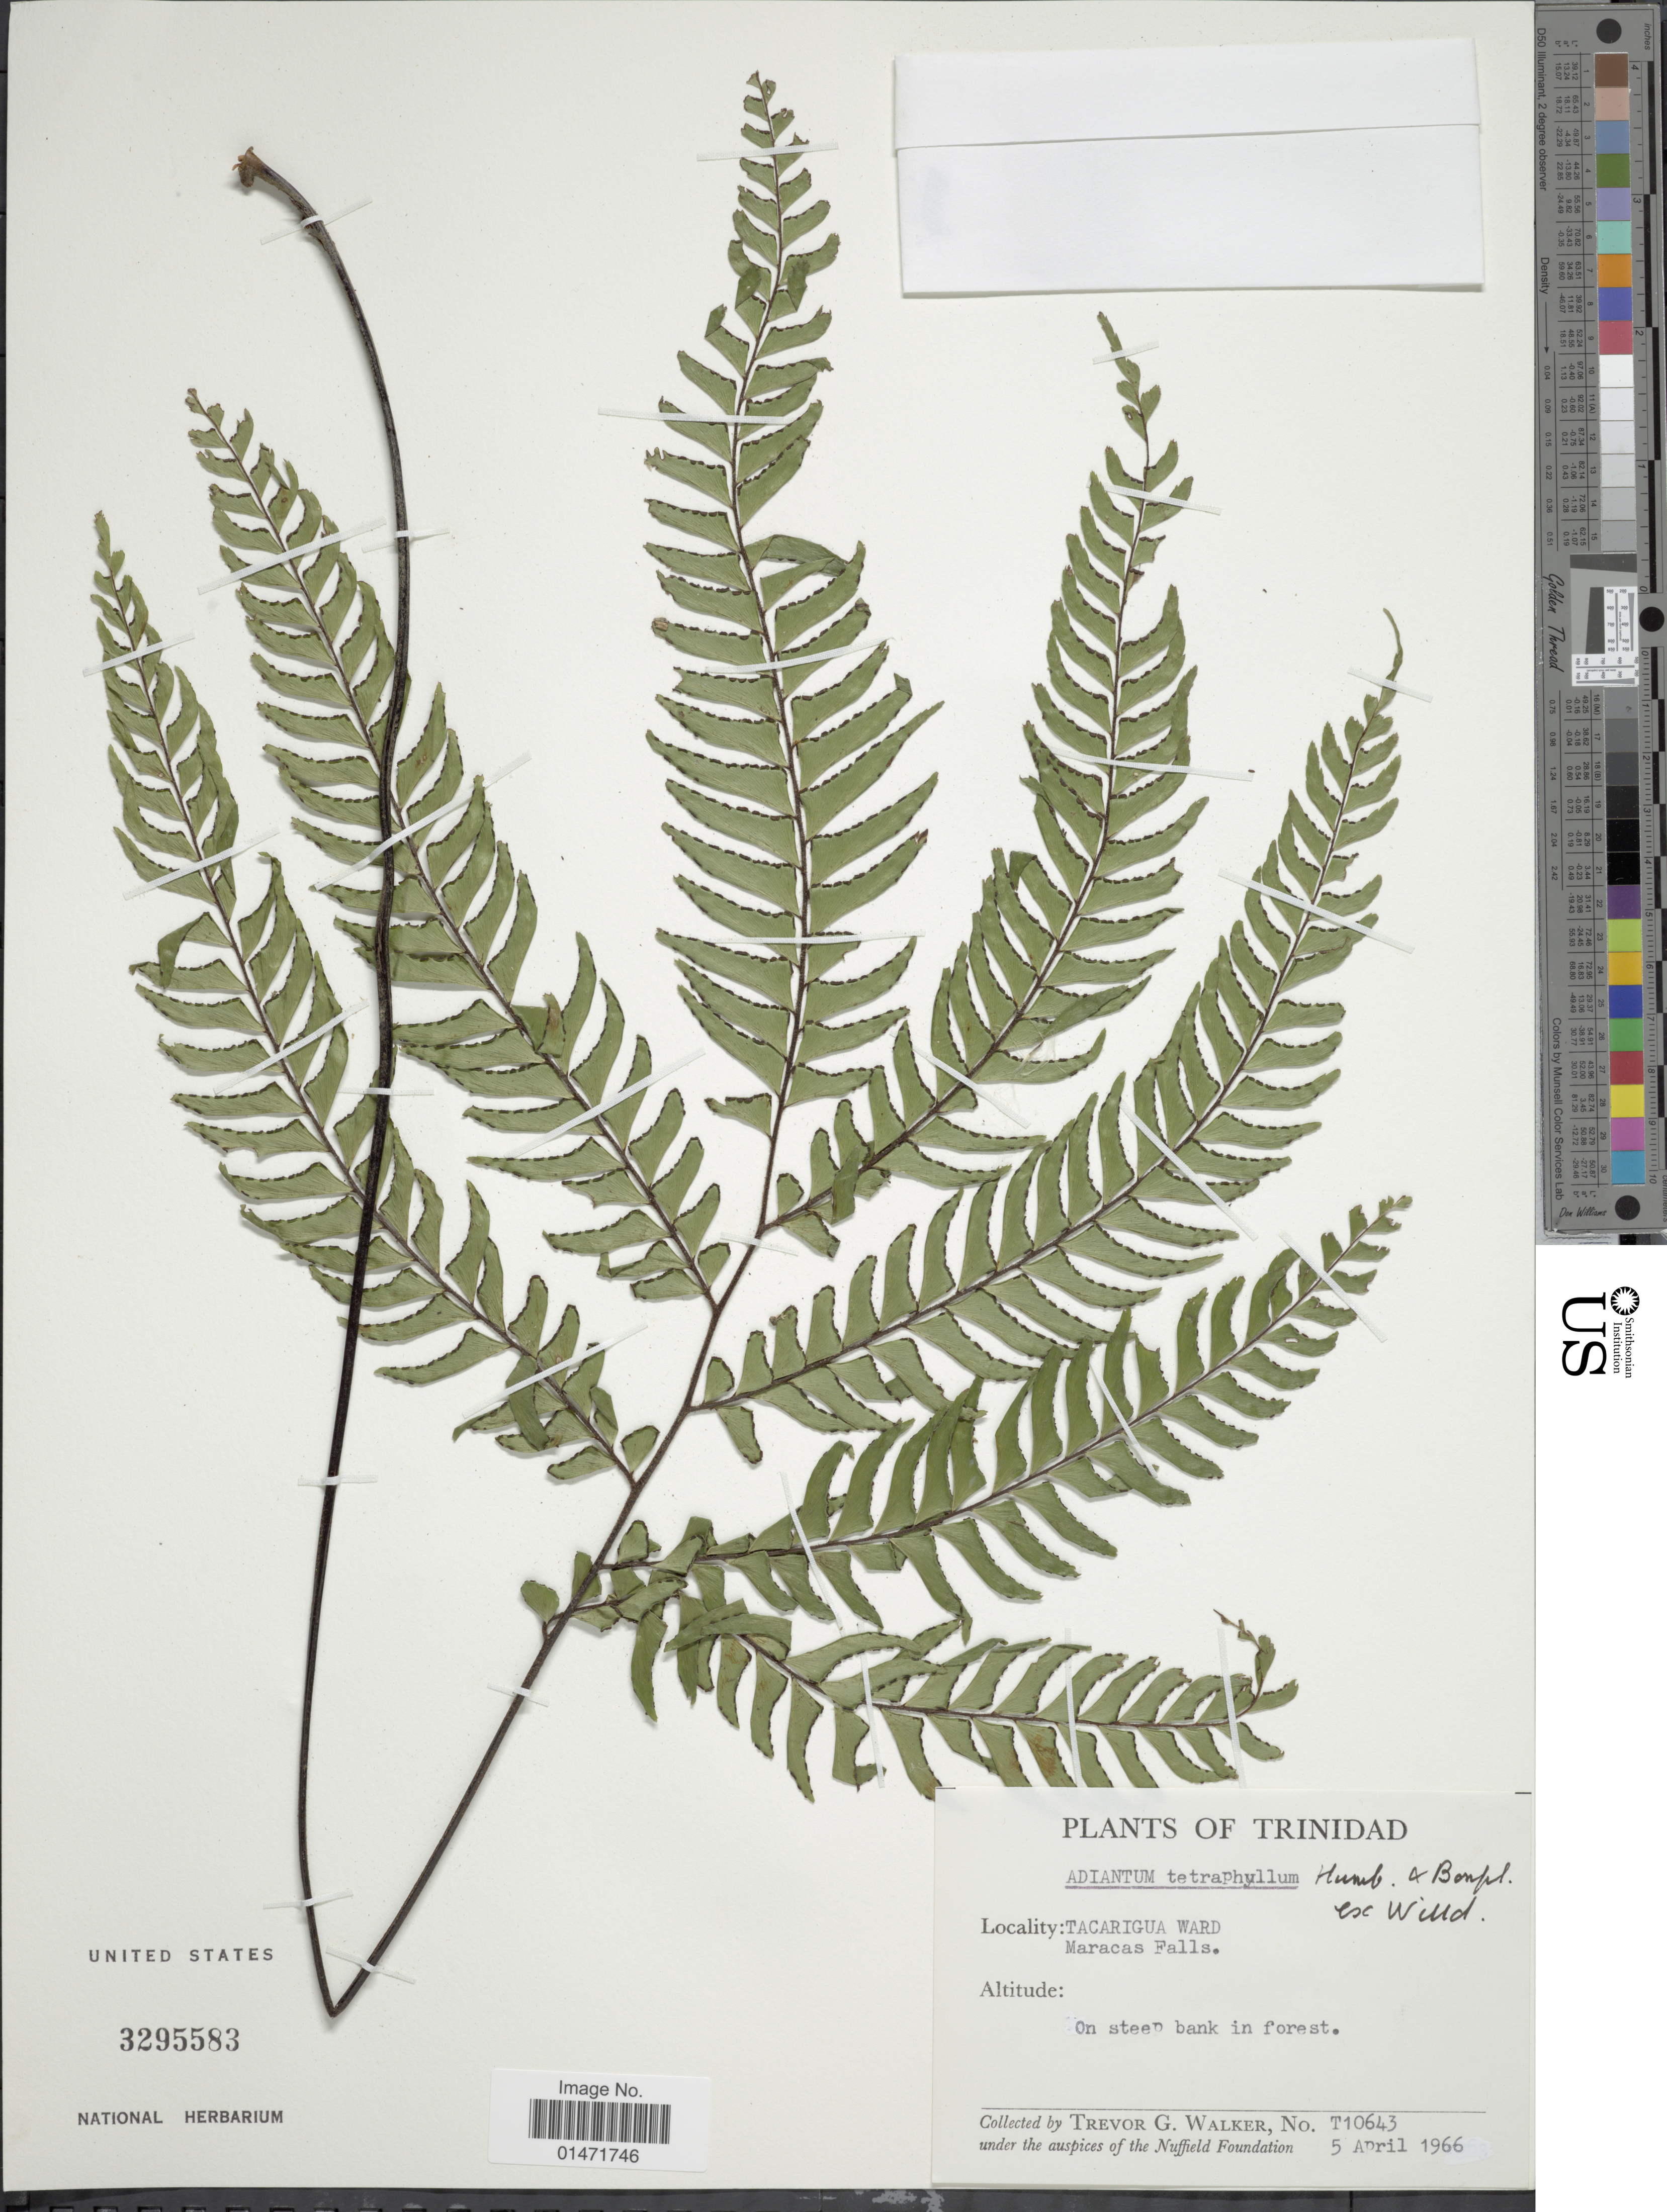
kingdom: Plantae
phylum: Tracheophyta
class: Polypodiopsida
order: Polypodiales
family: Pteridaceae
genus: Adiantum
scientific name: Adiantum tetraphyllum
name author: Humb. & Bonpl. ex Willd.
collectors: T. G. Walker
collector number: T10643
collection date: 1966-04-05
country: Trinidad and Tobago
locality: Trinidad. Tacarigua Wars, Maracas Falls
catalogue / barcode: US 3295583